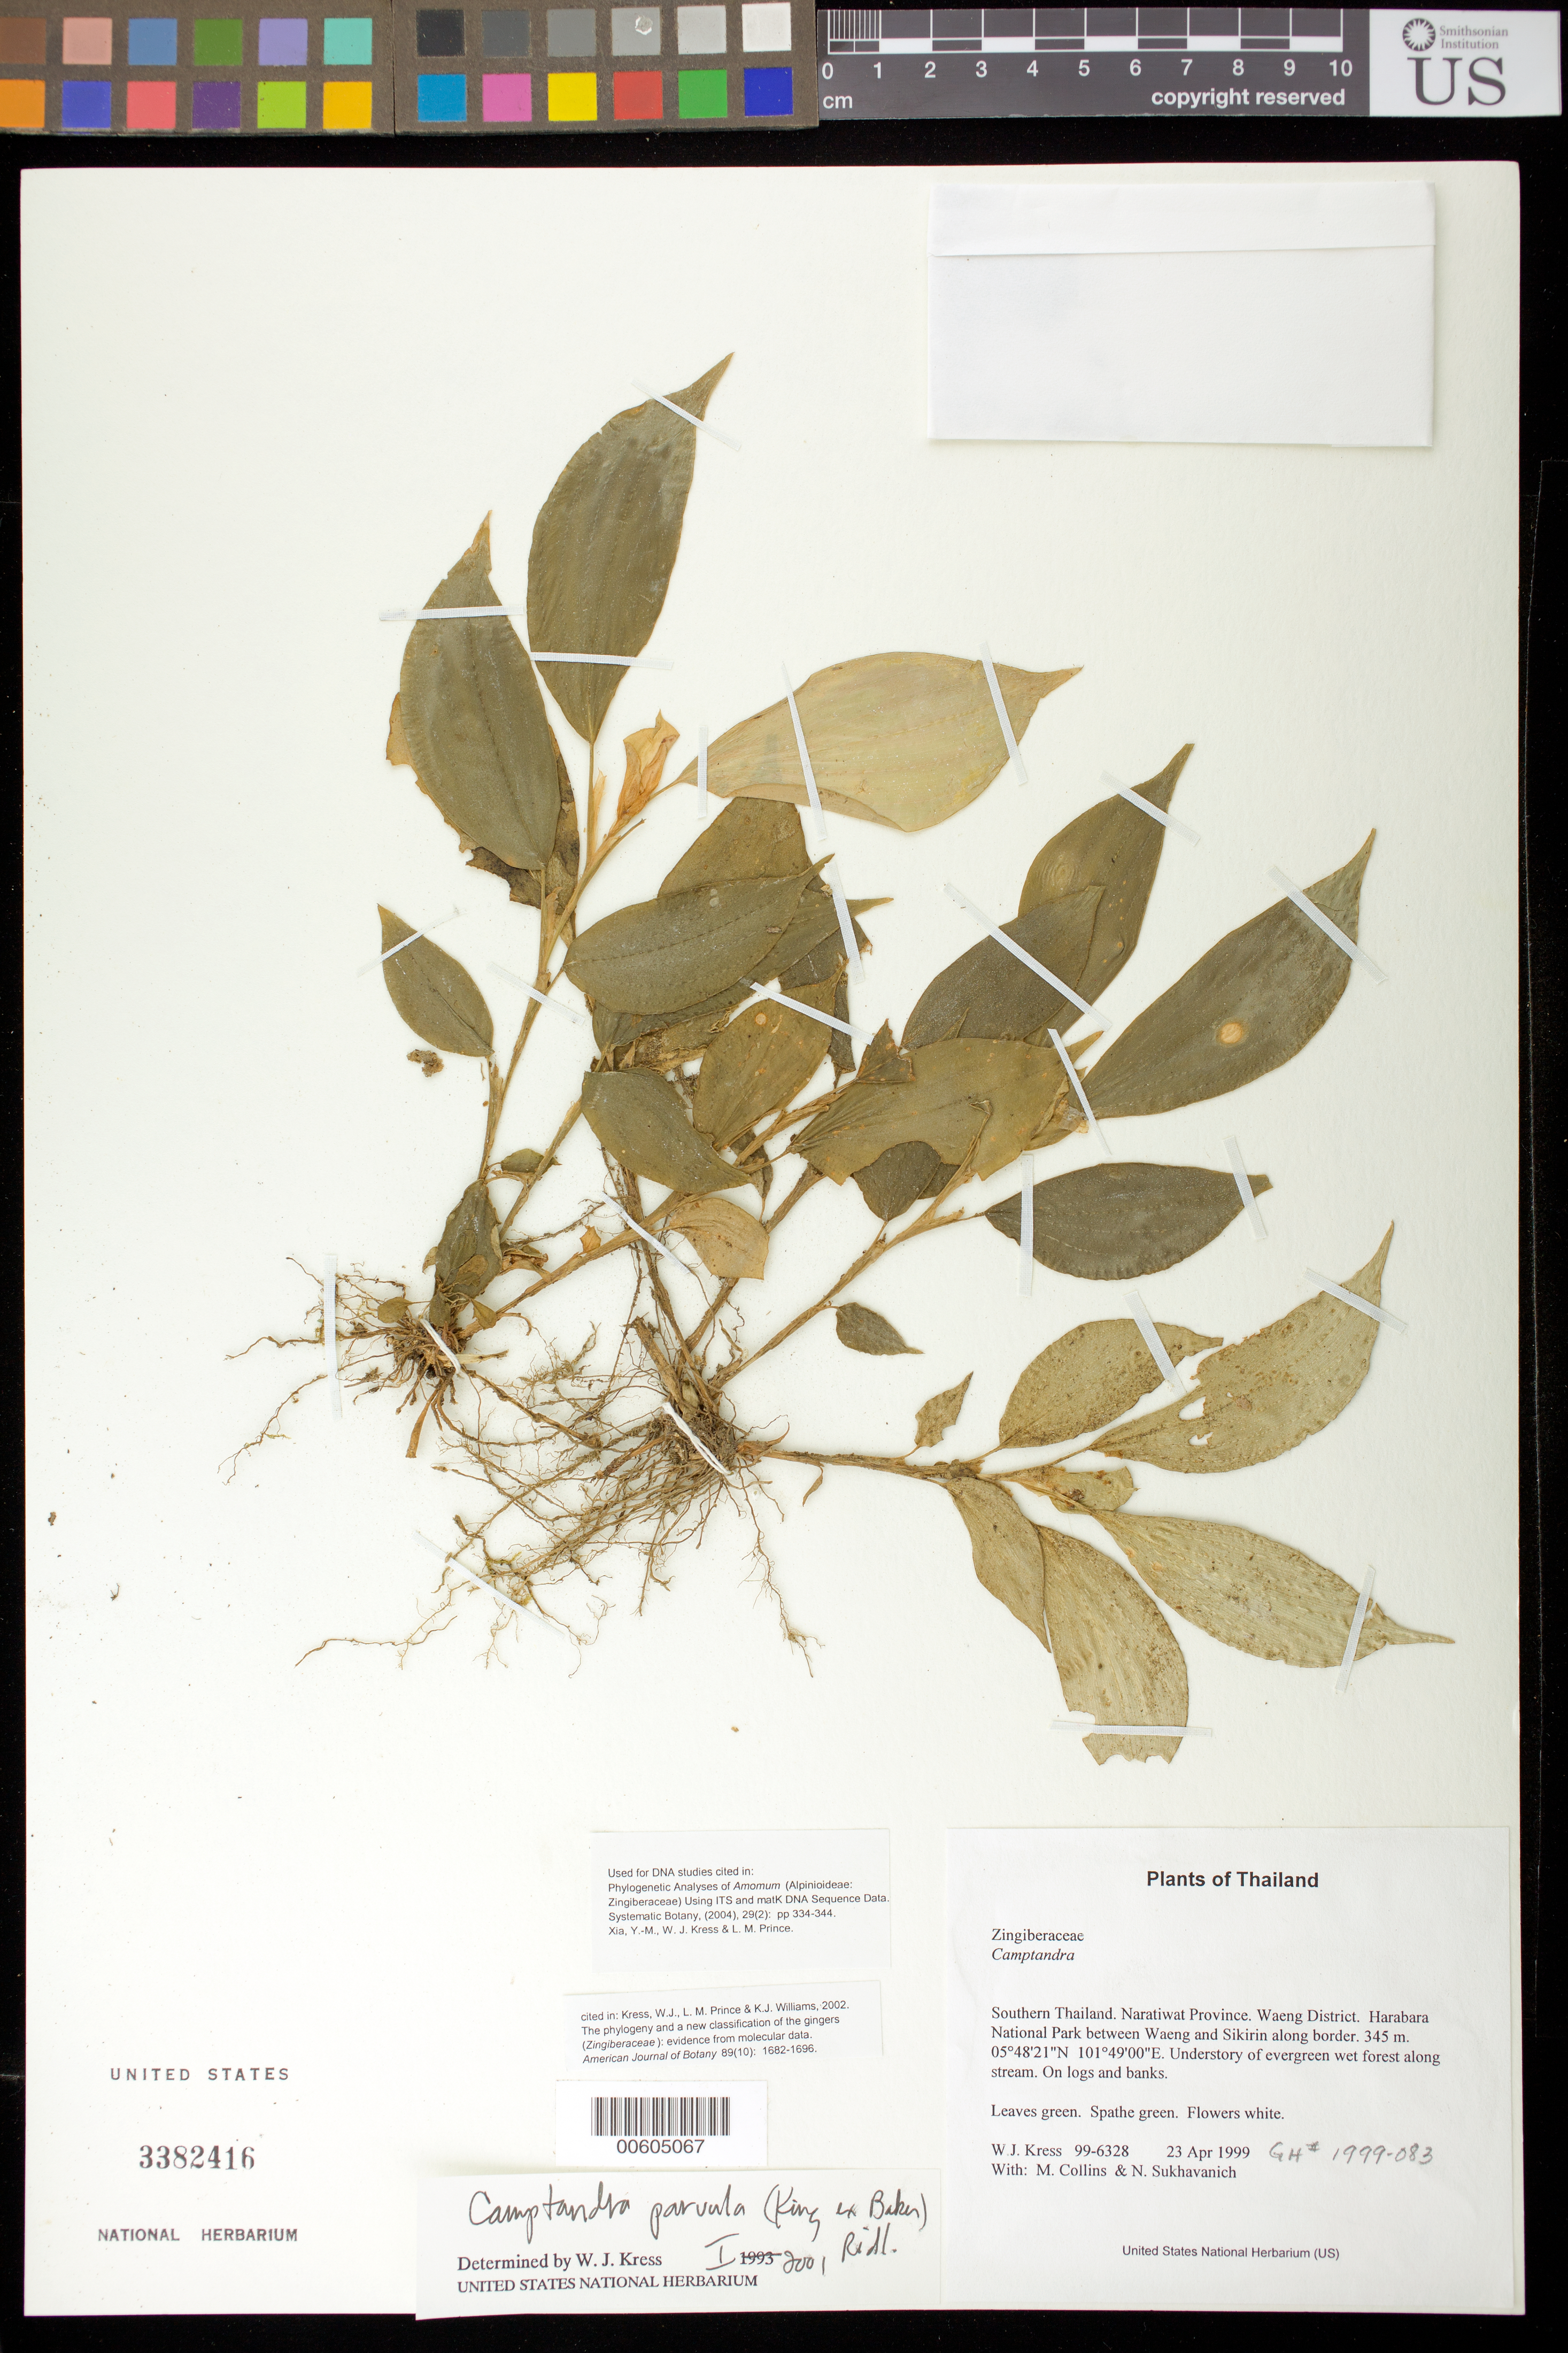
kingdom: Plantae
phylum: Tracheophyta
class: Liliopsida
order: Zingiberales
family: Zingiberaceae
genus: Camptandra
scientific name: Camptandra parvula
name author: (King ex Baker) Ridl.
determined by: Kress, W. J., (US), Smithsonian Institution - National Museum of Natural History (UNITED STATES)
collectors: W. J. Kress, M. Collins & N. Sukhavanich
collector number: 99-6328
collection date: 1999-04-23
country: Thailand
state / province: Narathiwat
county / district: Waeng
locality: Harabara National Park between Waeng and Sikirin along border.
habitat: Understory of evergreen wet forest along stream. On logs and banks.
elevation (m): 345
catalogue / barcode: US 3382416